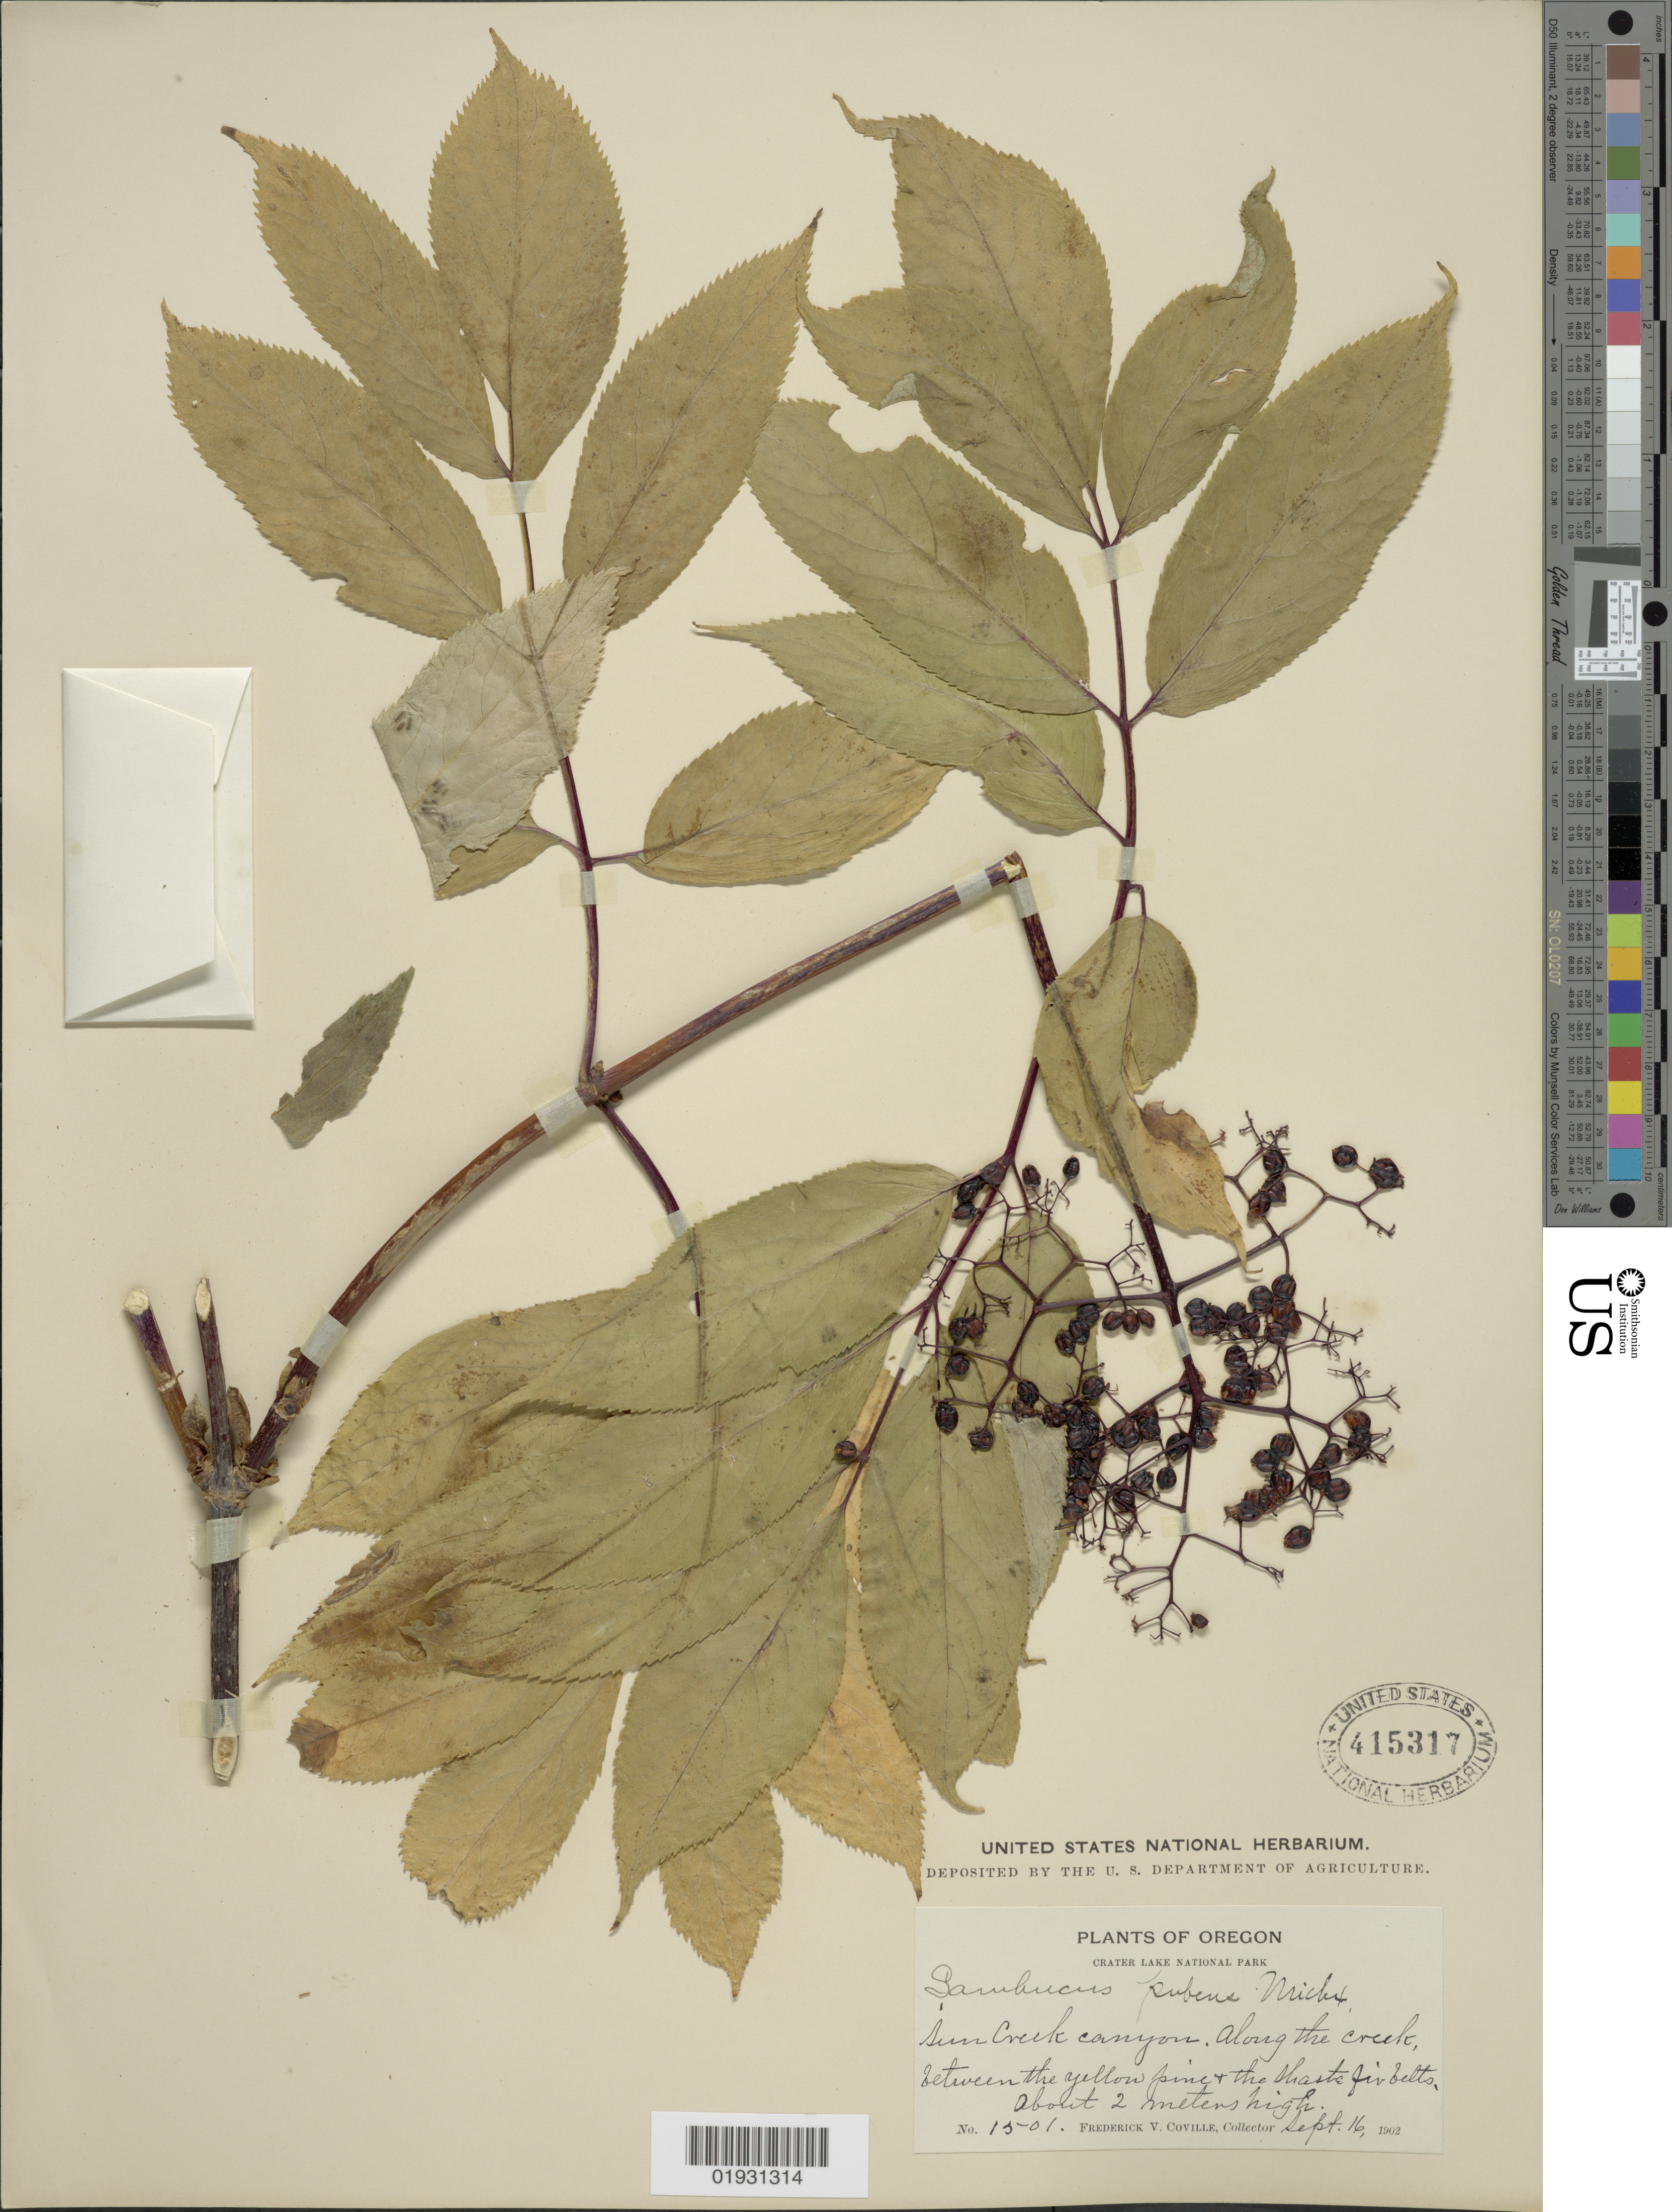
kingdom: Plantae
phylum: Tracheophyta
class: Magnoliopsida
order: Dipsacales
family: Viburnaceae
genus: Sambucus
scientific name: Sambucus racemosa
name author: L.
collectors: F. V. Coville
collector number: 1501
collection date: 1902-09-16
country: United States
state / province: Oregon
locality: Crater Lake National Park, Sun Creek canyon, along the creek.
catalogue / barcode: US 415317